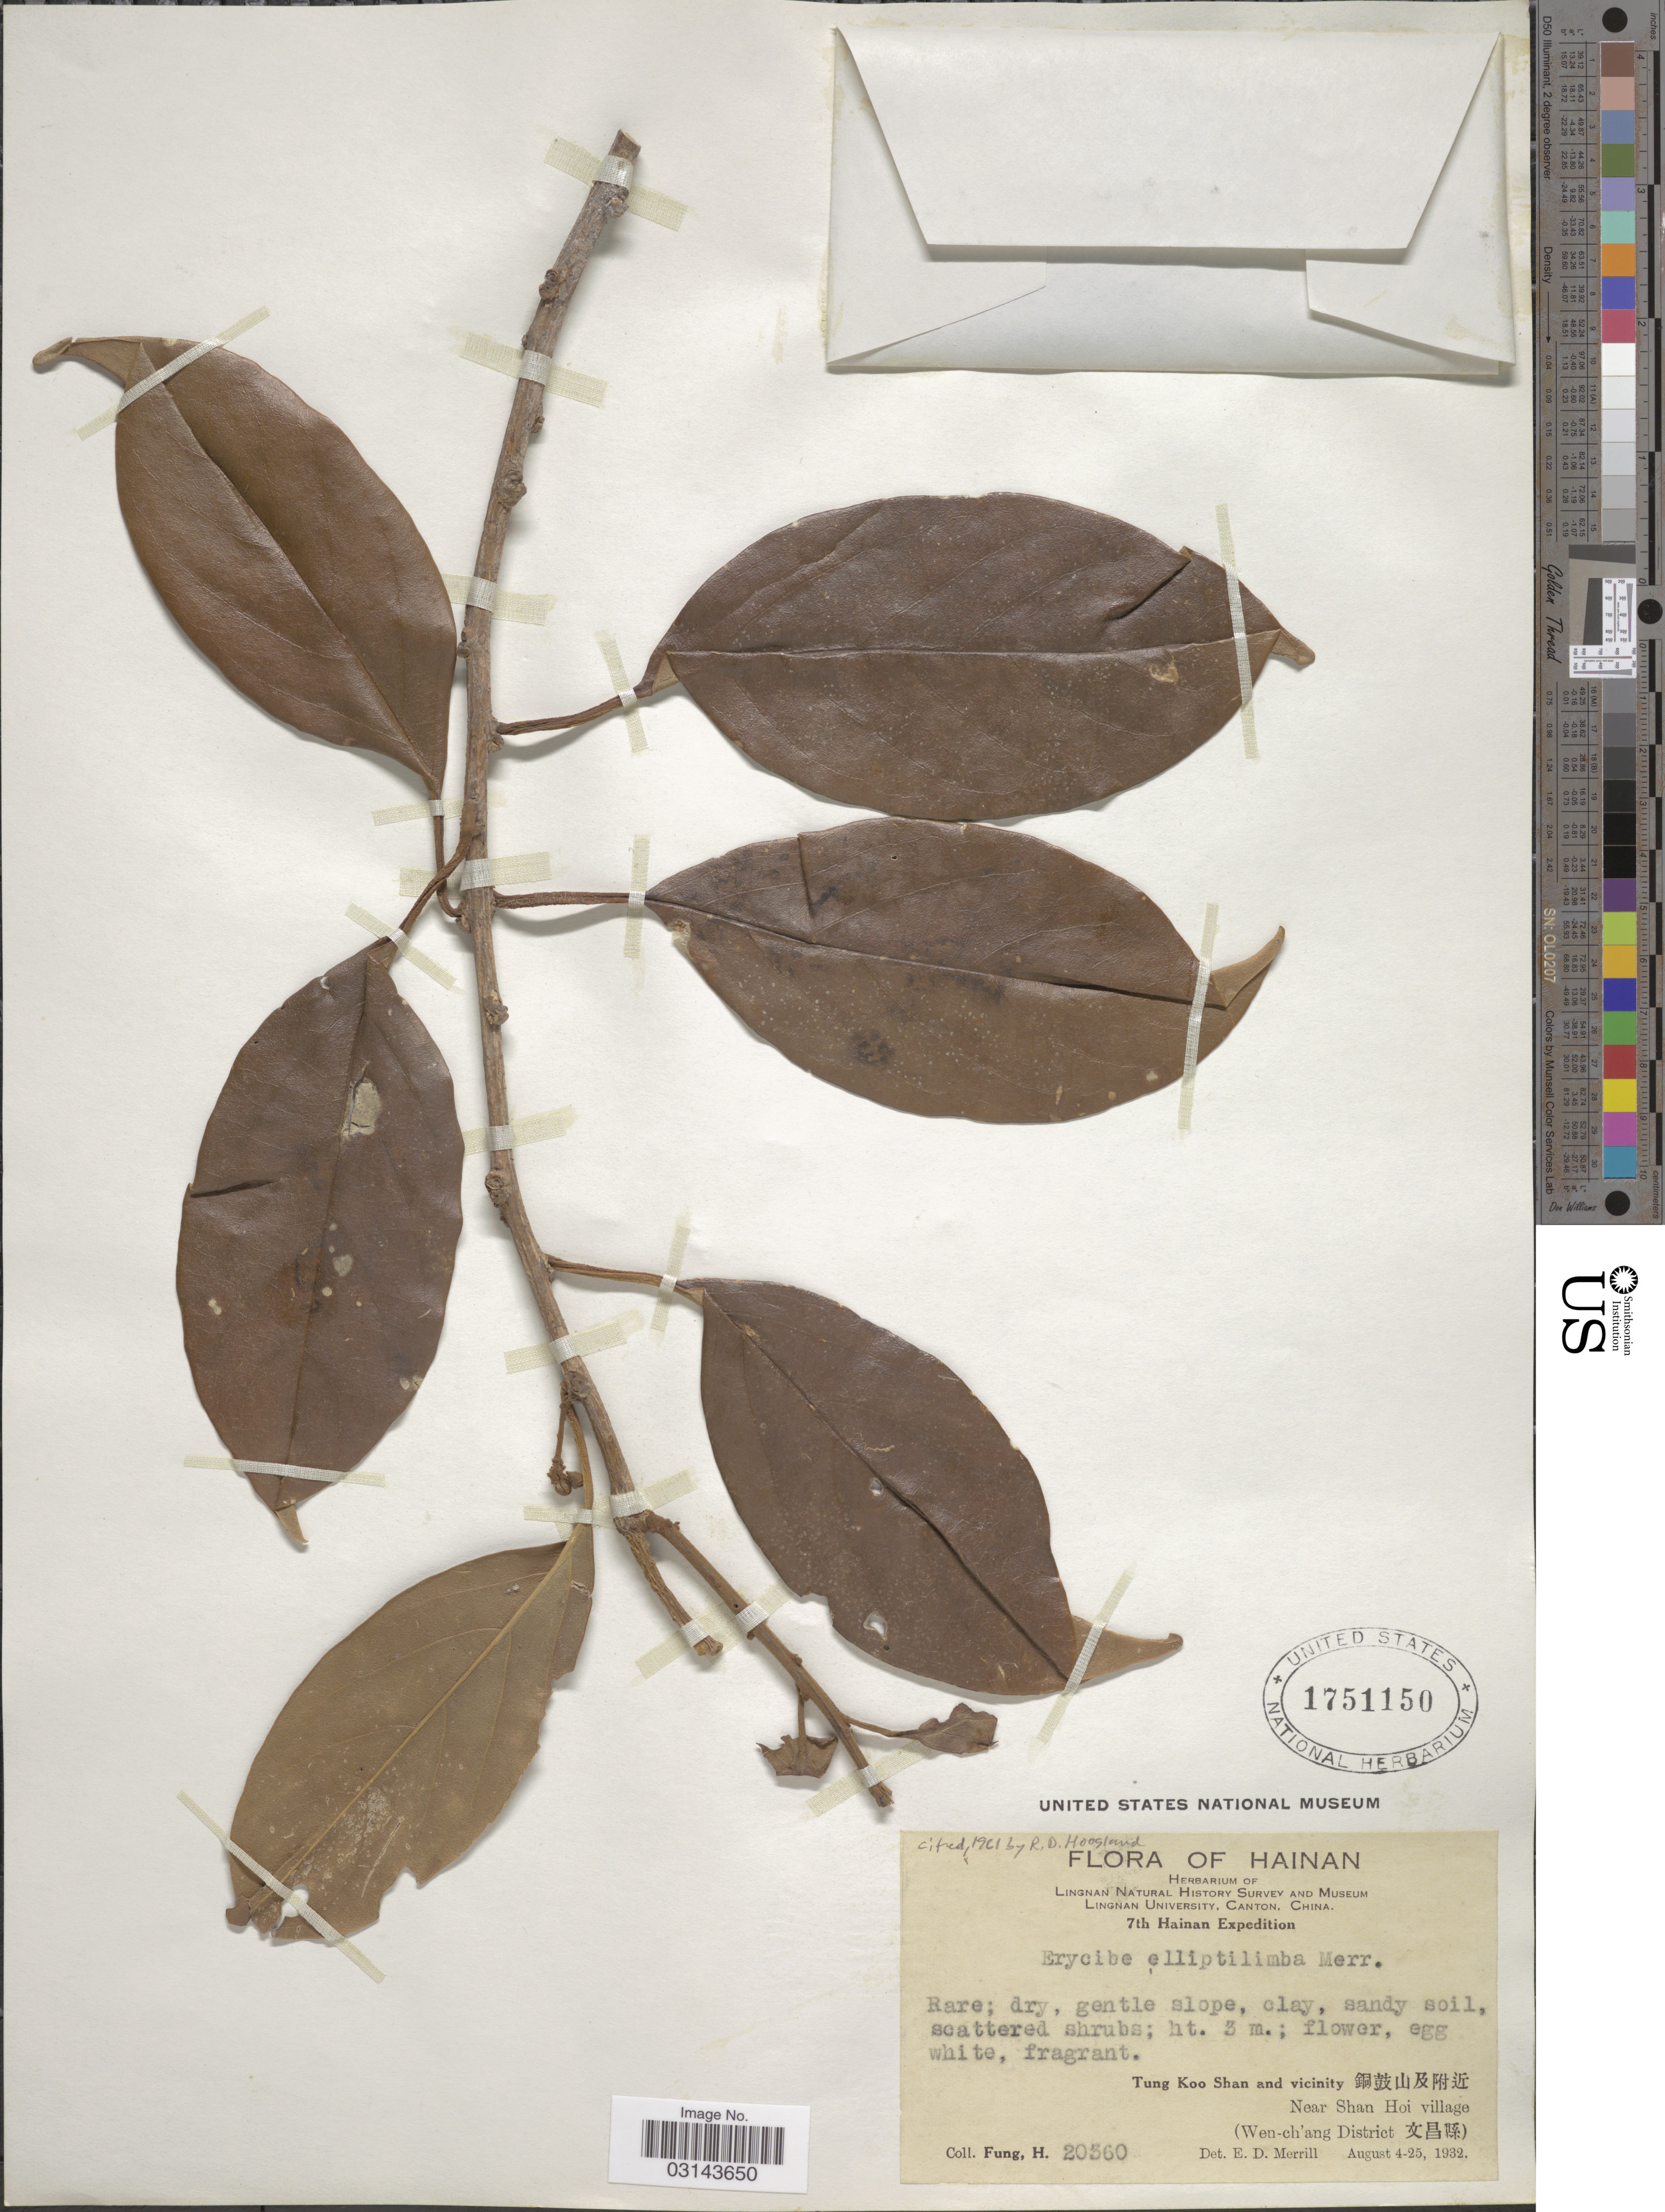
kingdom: Plantae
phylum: Tracheophyta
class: Magnoliopsida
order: Solanales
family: Convolvulaceae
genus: Erycibe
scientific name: Erycibe elliptilimba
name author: Merr. & Chun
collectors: H. Fung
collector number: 20360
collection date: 1932-08-04/1932-08-25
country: China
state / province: Hainan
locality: Tung Koo Shan and vicinity X, Near Shan Hoi village, (Wen-ch'ang District X).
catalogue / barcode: US 1751150